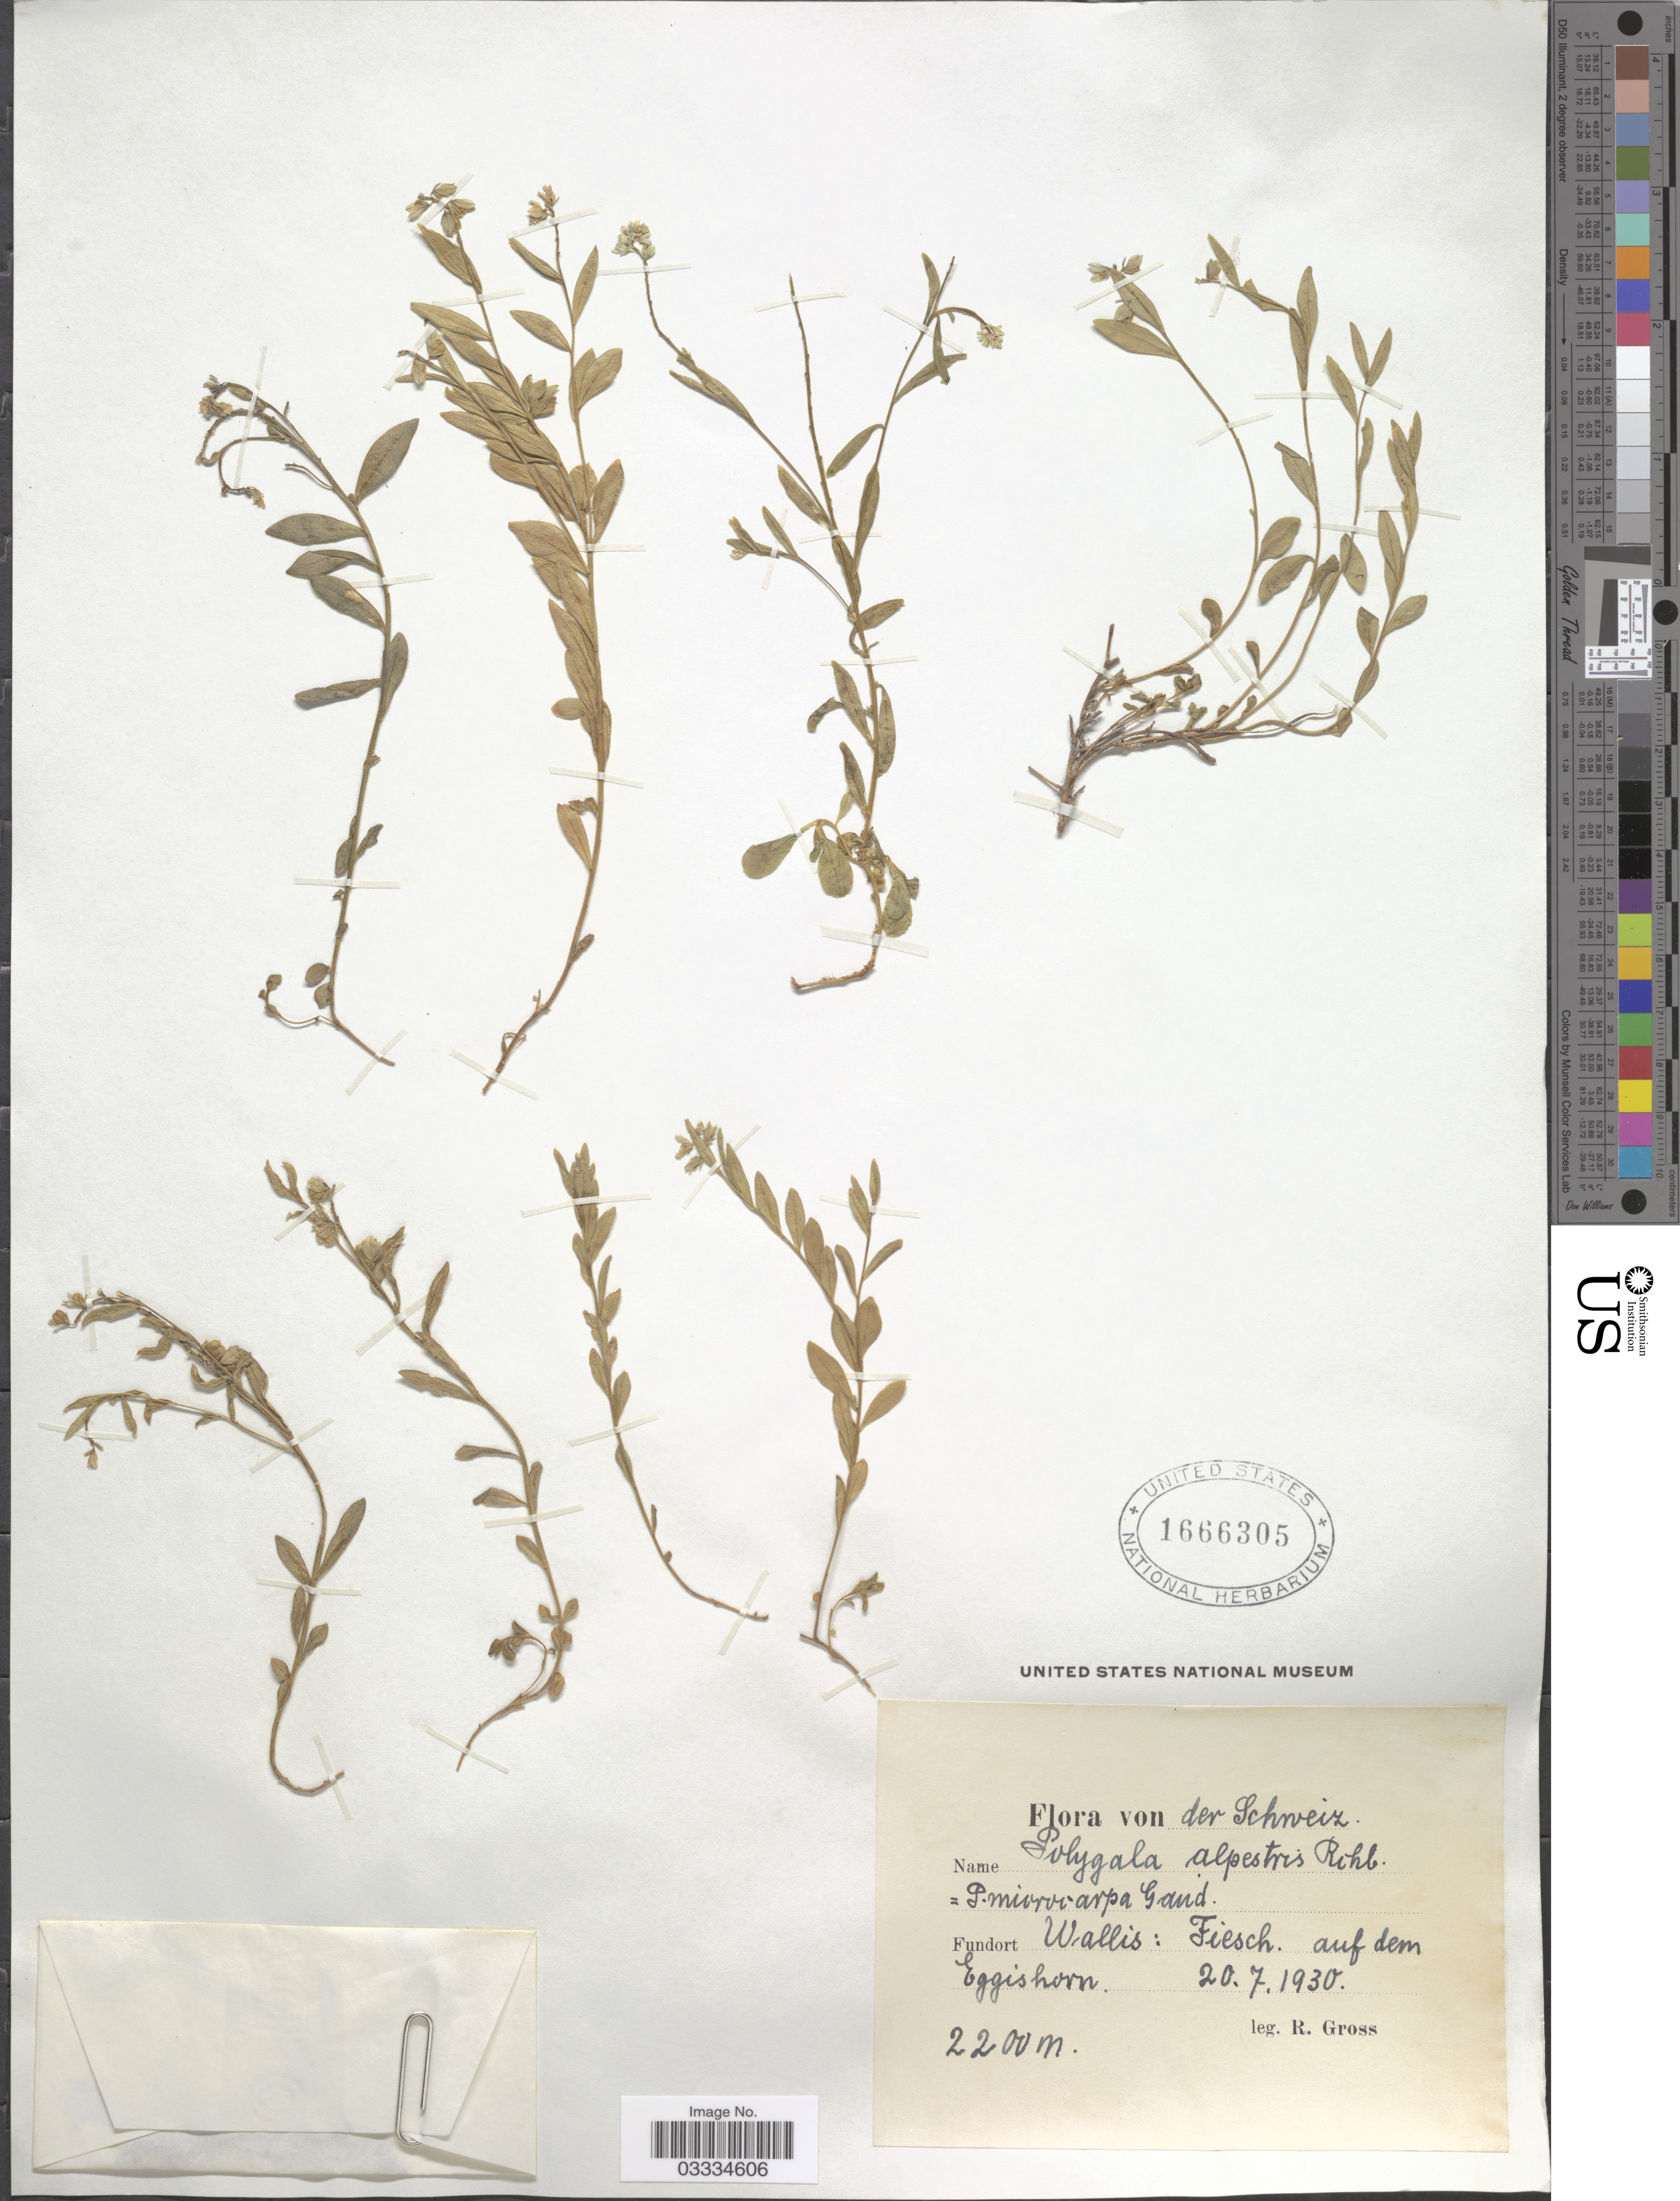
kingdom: Plantae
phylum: Tracheophyta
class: Magnoliopsida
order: Fabales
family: Polygalaceae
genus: Polygala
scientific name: Polygala alpestris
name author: Rchb.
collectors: R. Gross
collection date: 1930-07-20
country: Switzerland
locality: Schweiz. Wallis: Fiesch. auf dem Eggishorn.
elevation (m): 2200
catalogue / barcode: US 1666305